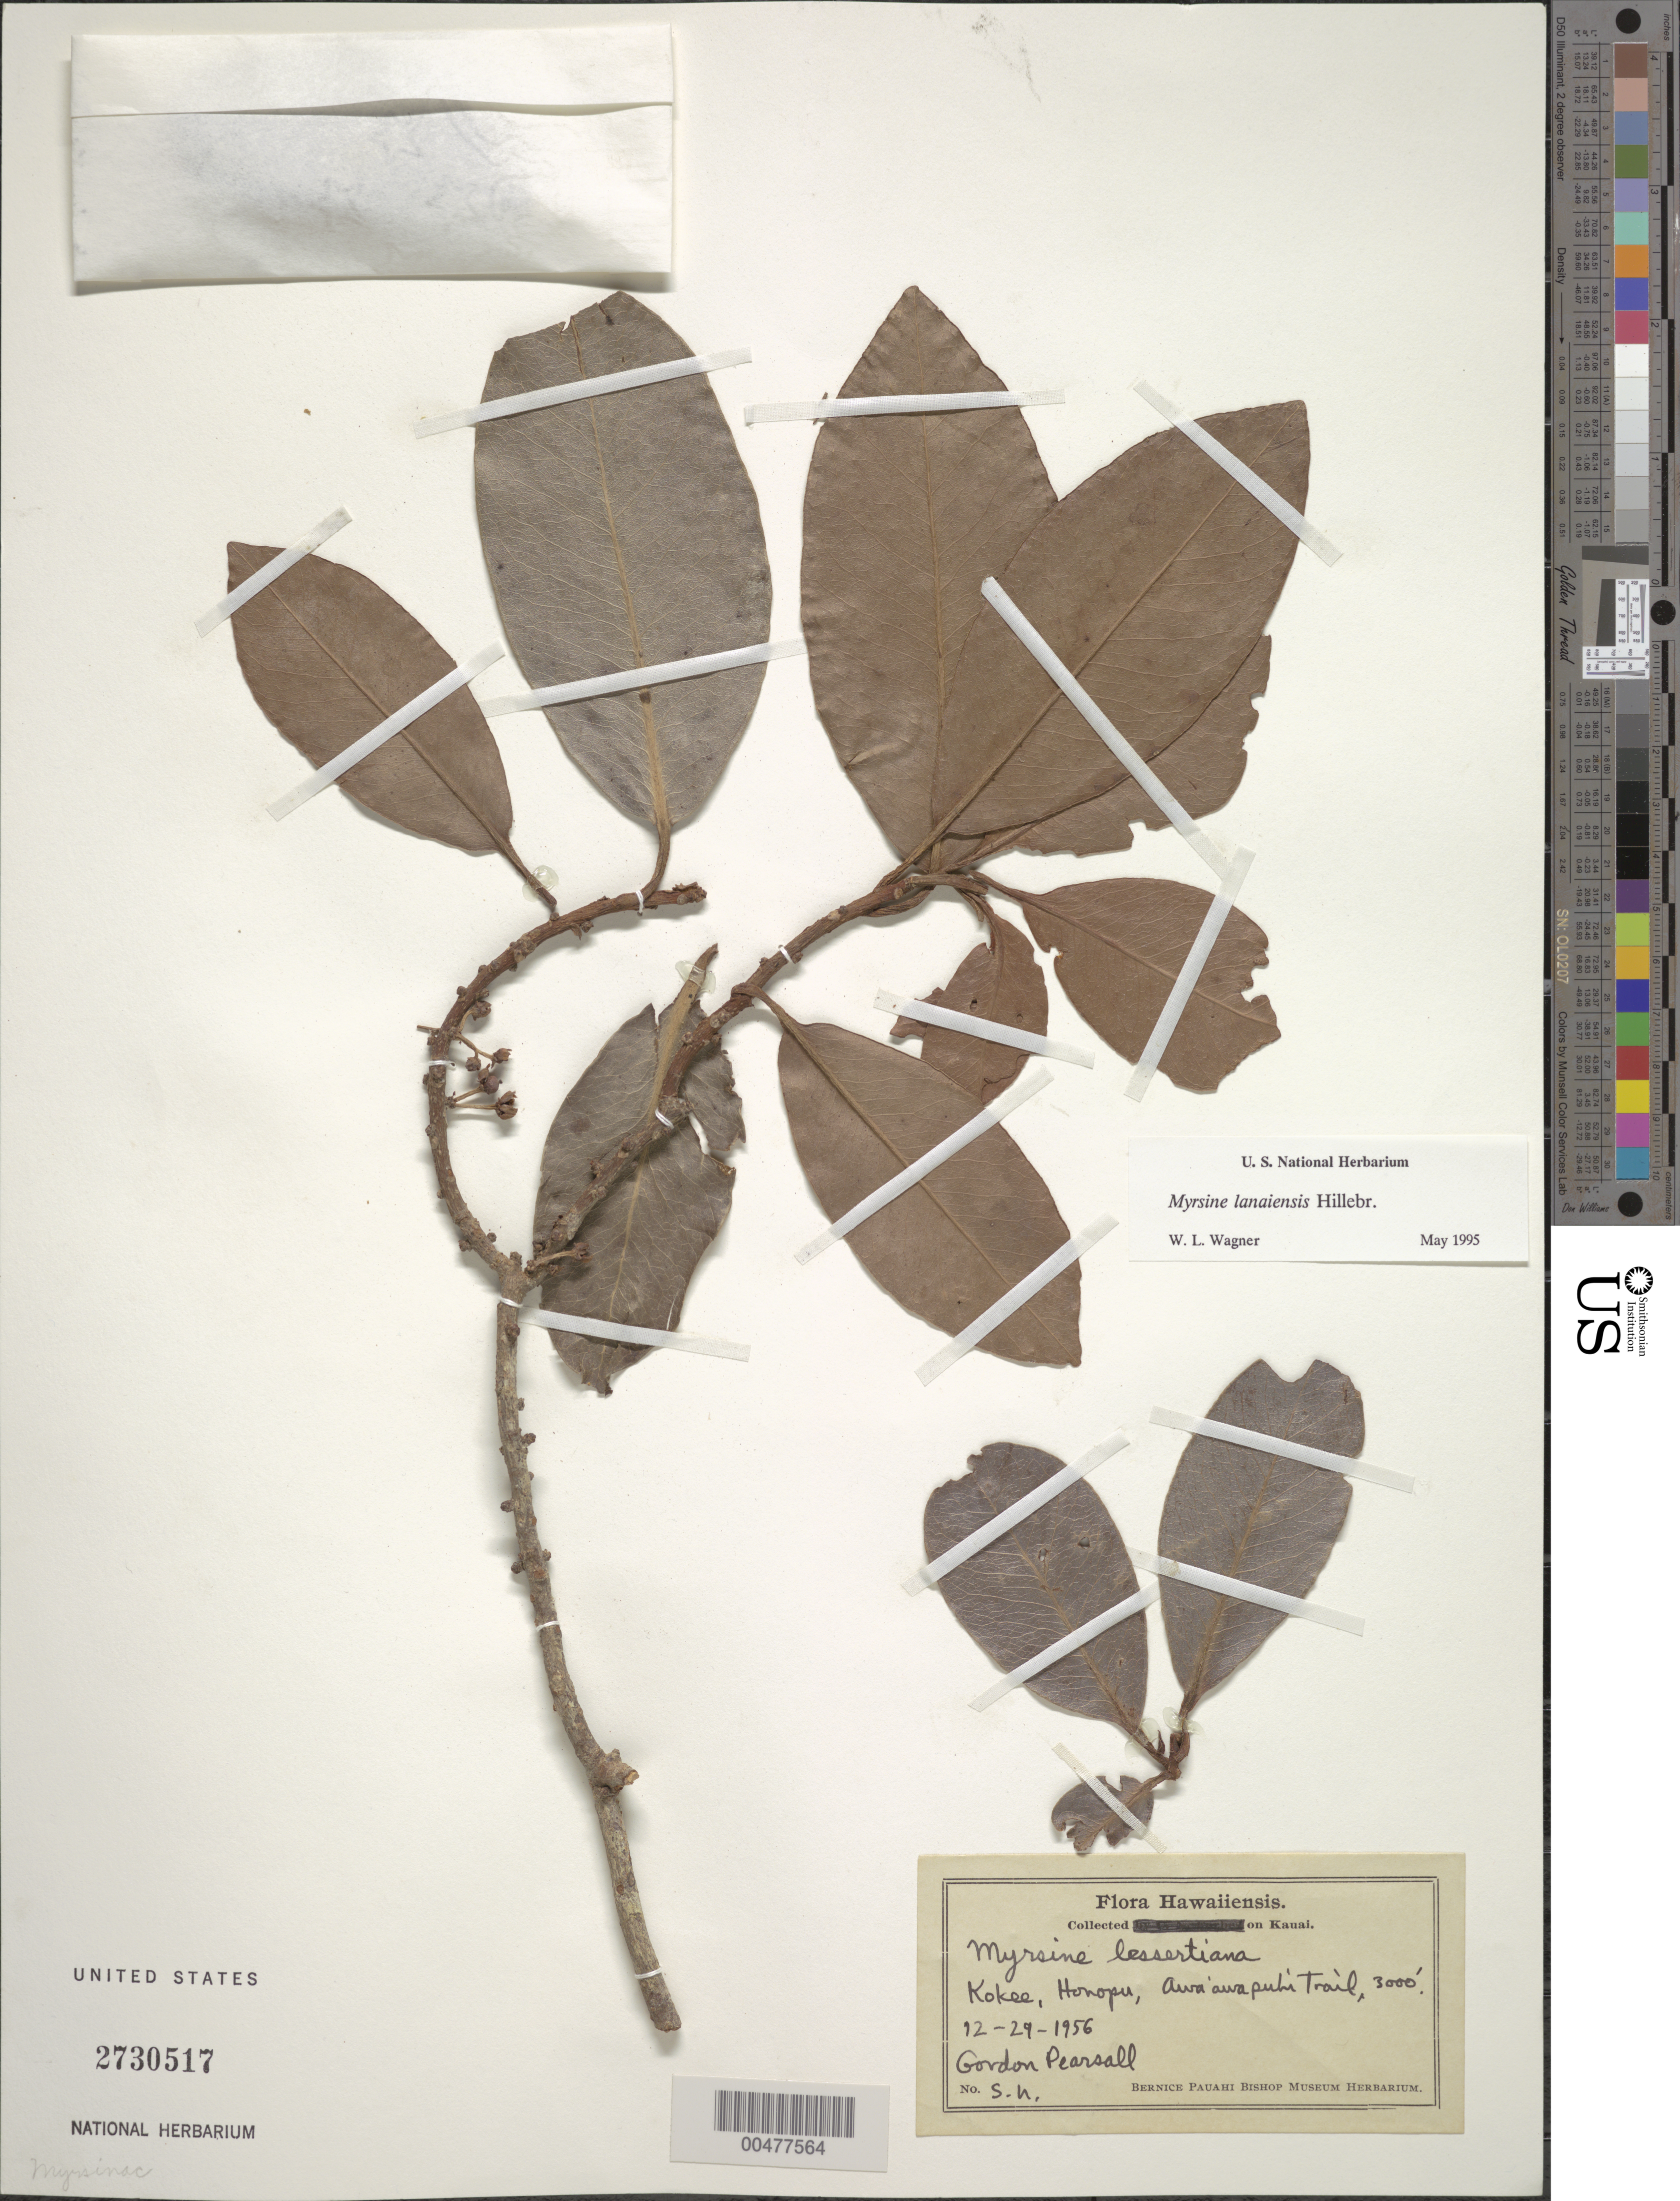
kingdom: Plantae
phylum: Tracheophyta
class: Magnoliopsida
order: Ericales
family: Primulaceae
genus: Myrsine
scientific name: Myrsine lanaiensis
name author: Hillebr.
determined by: Wagner, W. L., (BOT), Smithsonian Institution - National Museum of Natural History (UNITED STATES)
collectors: G. Pearsall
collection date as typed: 29 Dec 1956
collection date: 1956-12-29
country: United States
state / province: Hawaii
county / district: Kauai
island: Kaua'i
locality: Kokee, Honopu, Awa'awapuhi Trail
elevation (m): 914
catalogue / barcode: US 2730517